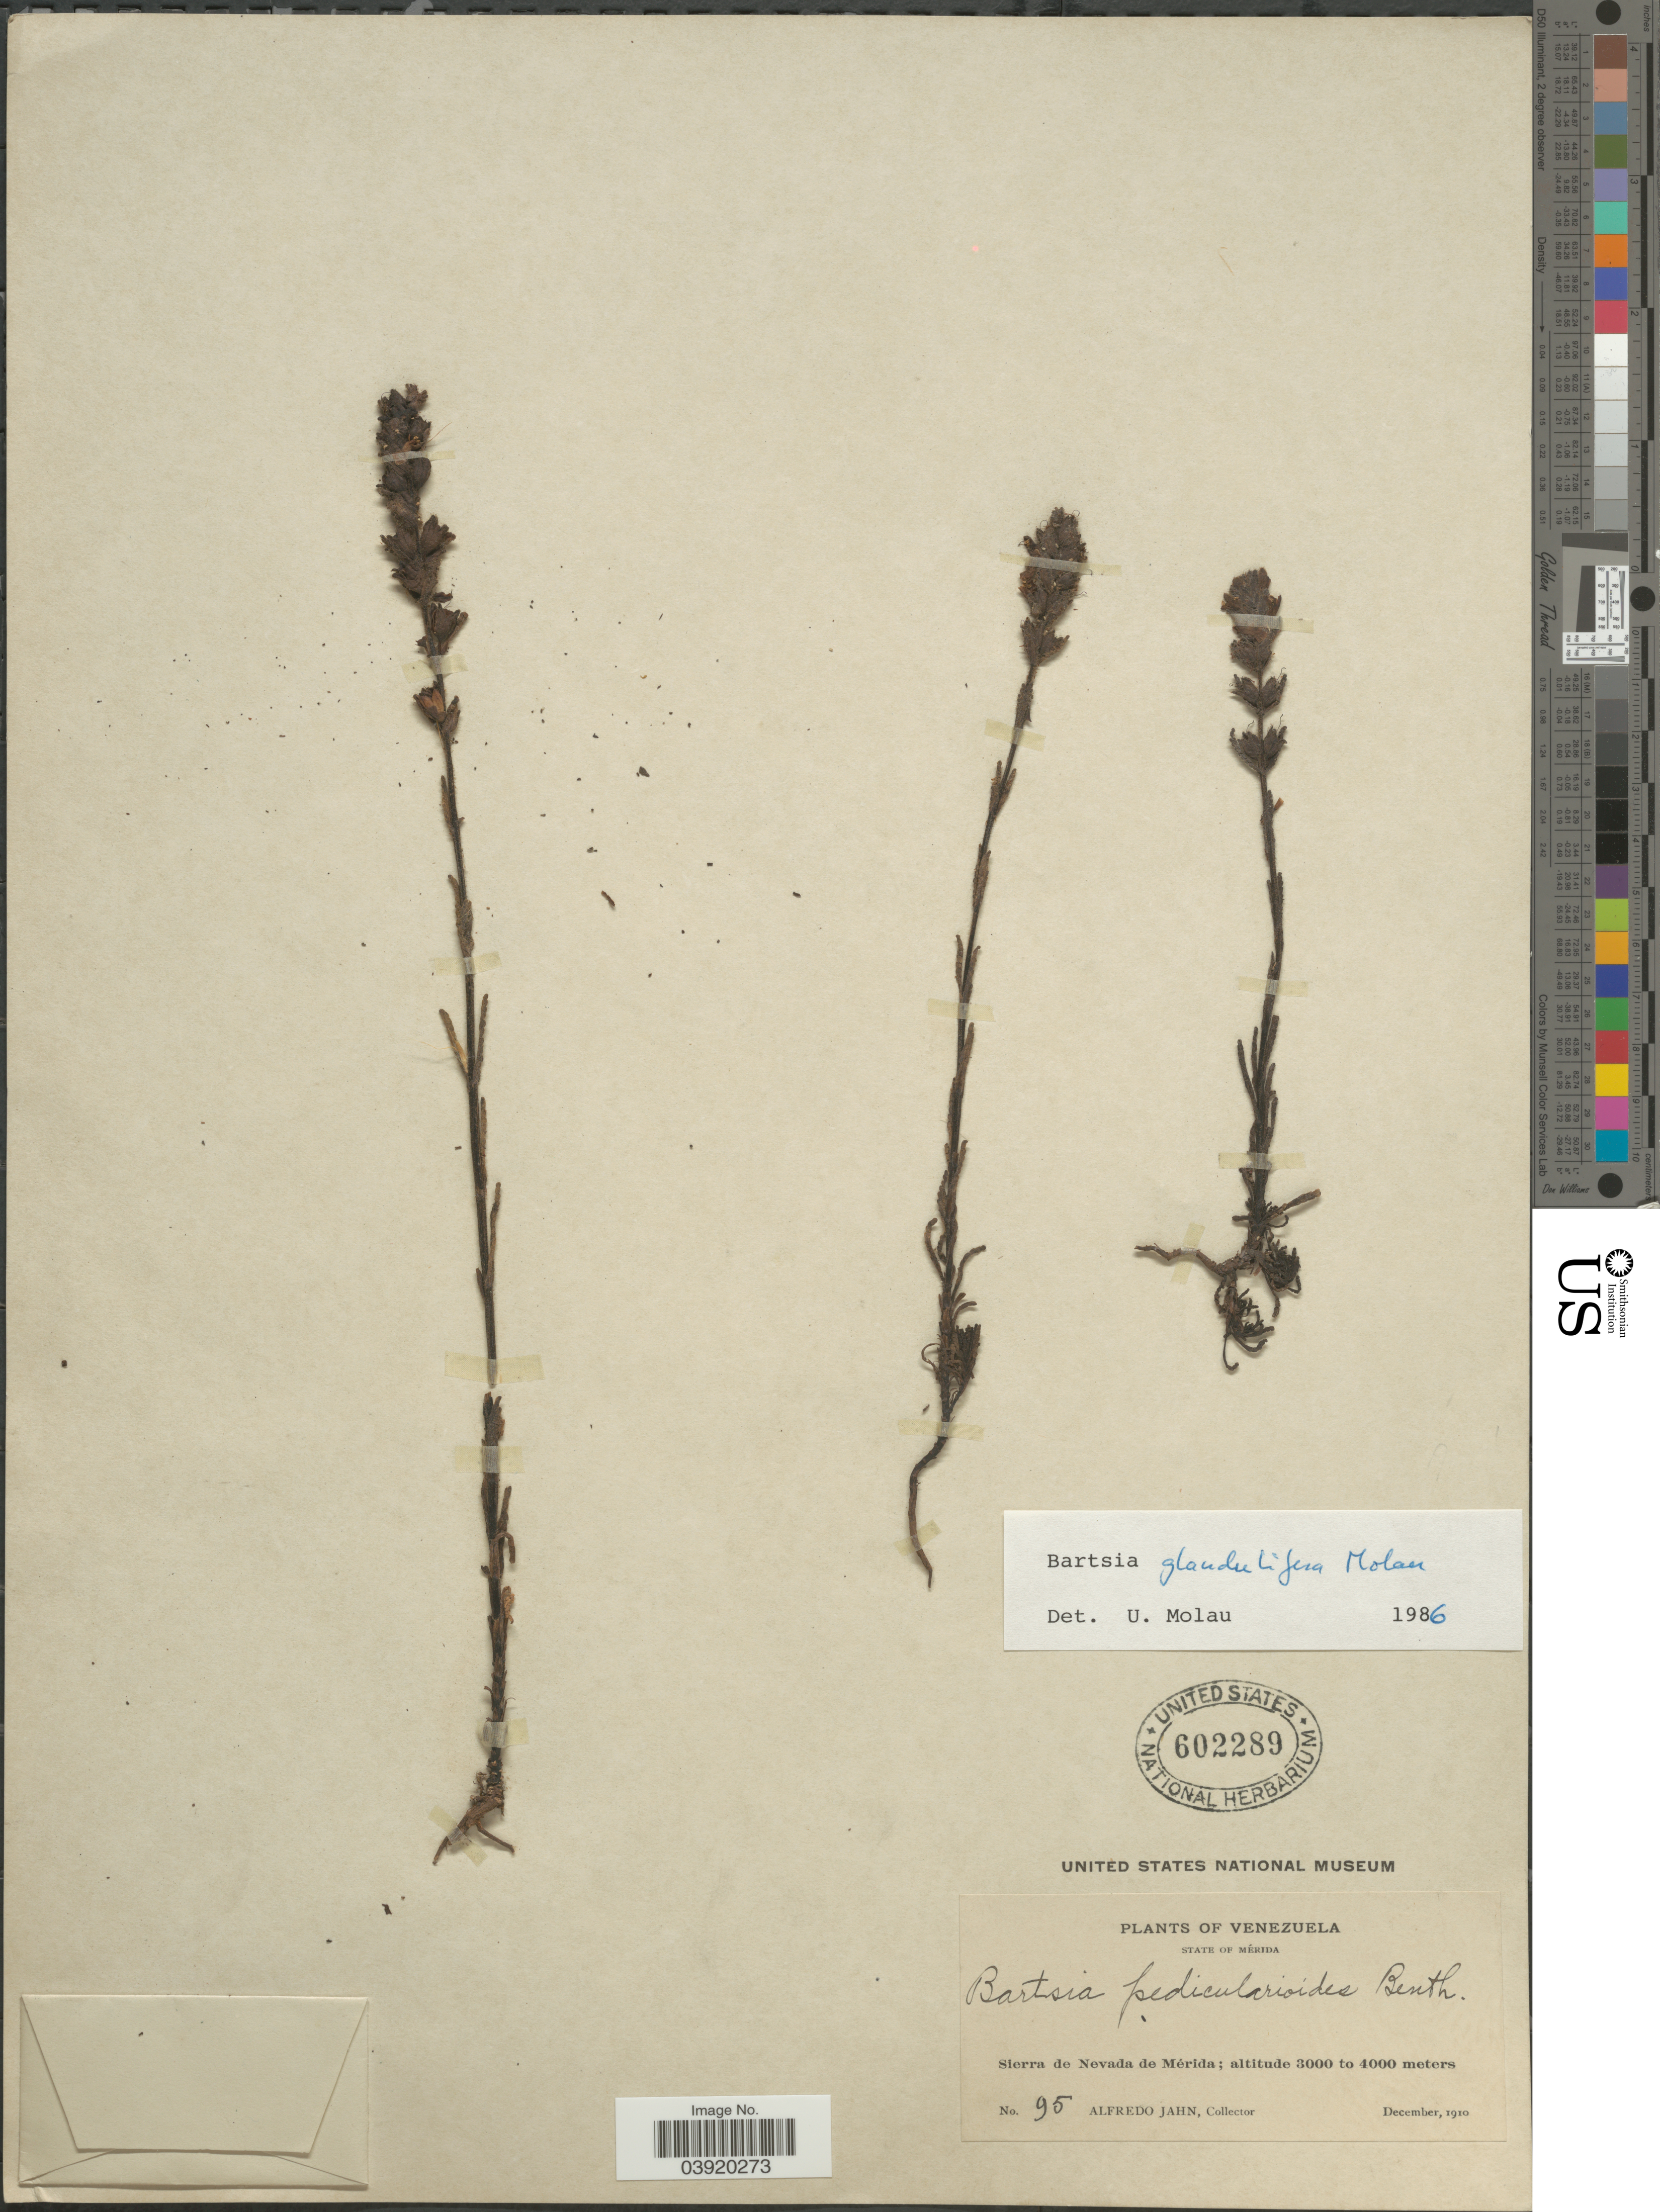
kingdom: Plantae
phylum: Tracheophyta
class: Magnoliopsida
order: Lamiales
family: Orobanchaceae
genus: Bartsia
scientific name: Bartsia glandulifera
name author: Molau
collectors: A. Jahn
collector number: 95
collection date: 1910-12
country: Venezuela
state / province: Merida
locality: Sierra de Nevada de Mérida.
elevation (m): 3000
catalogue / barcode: US 602289